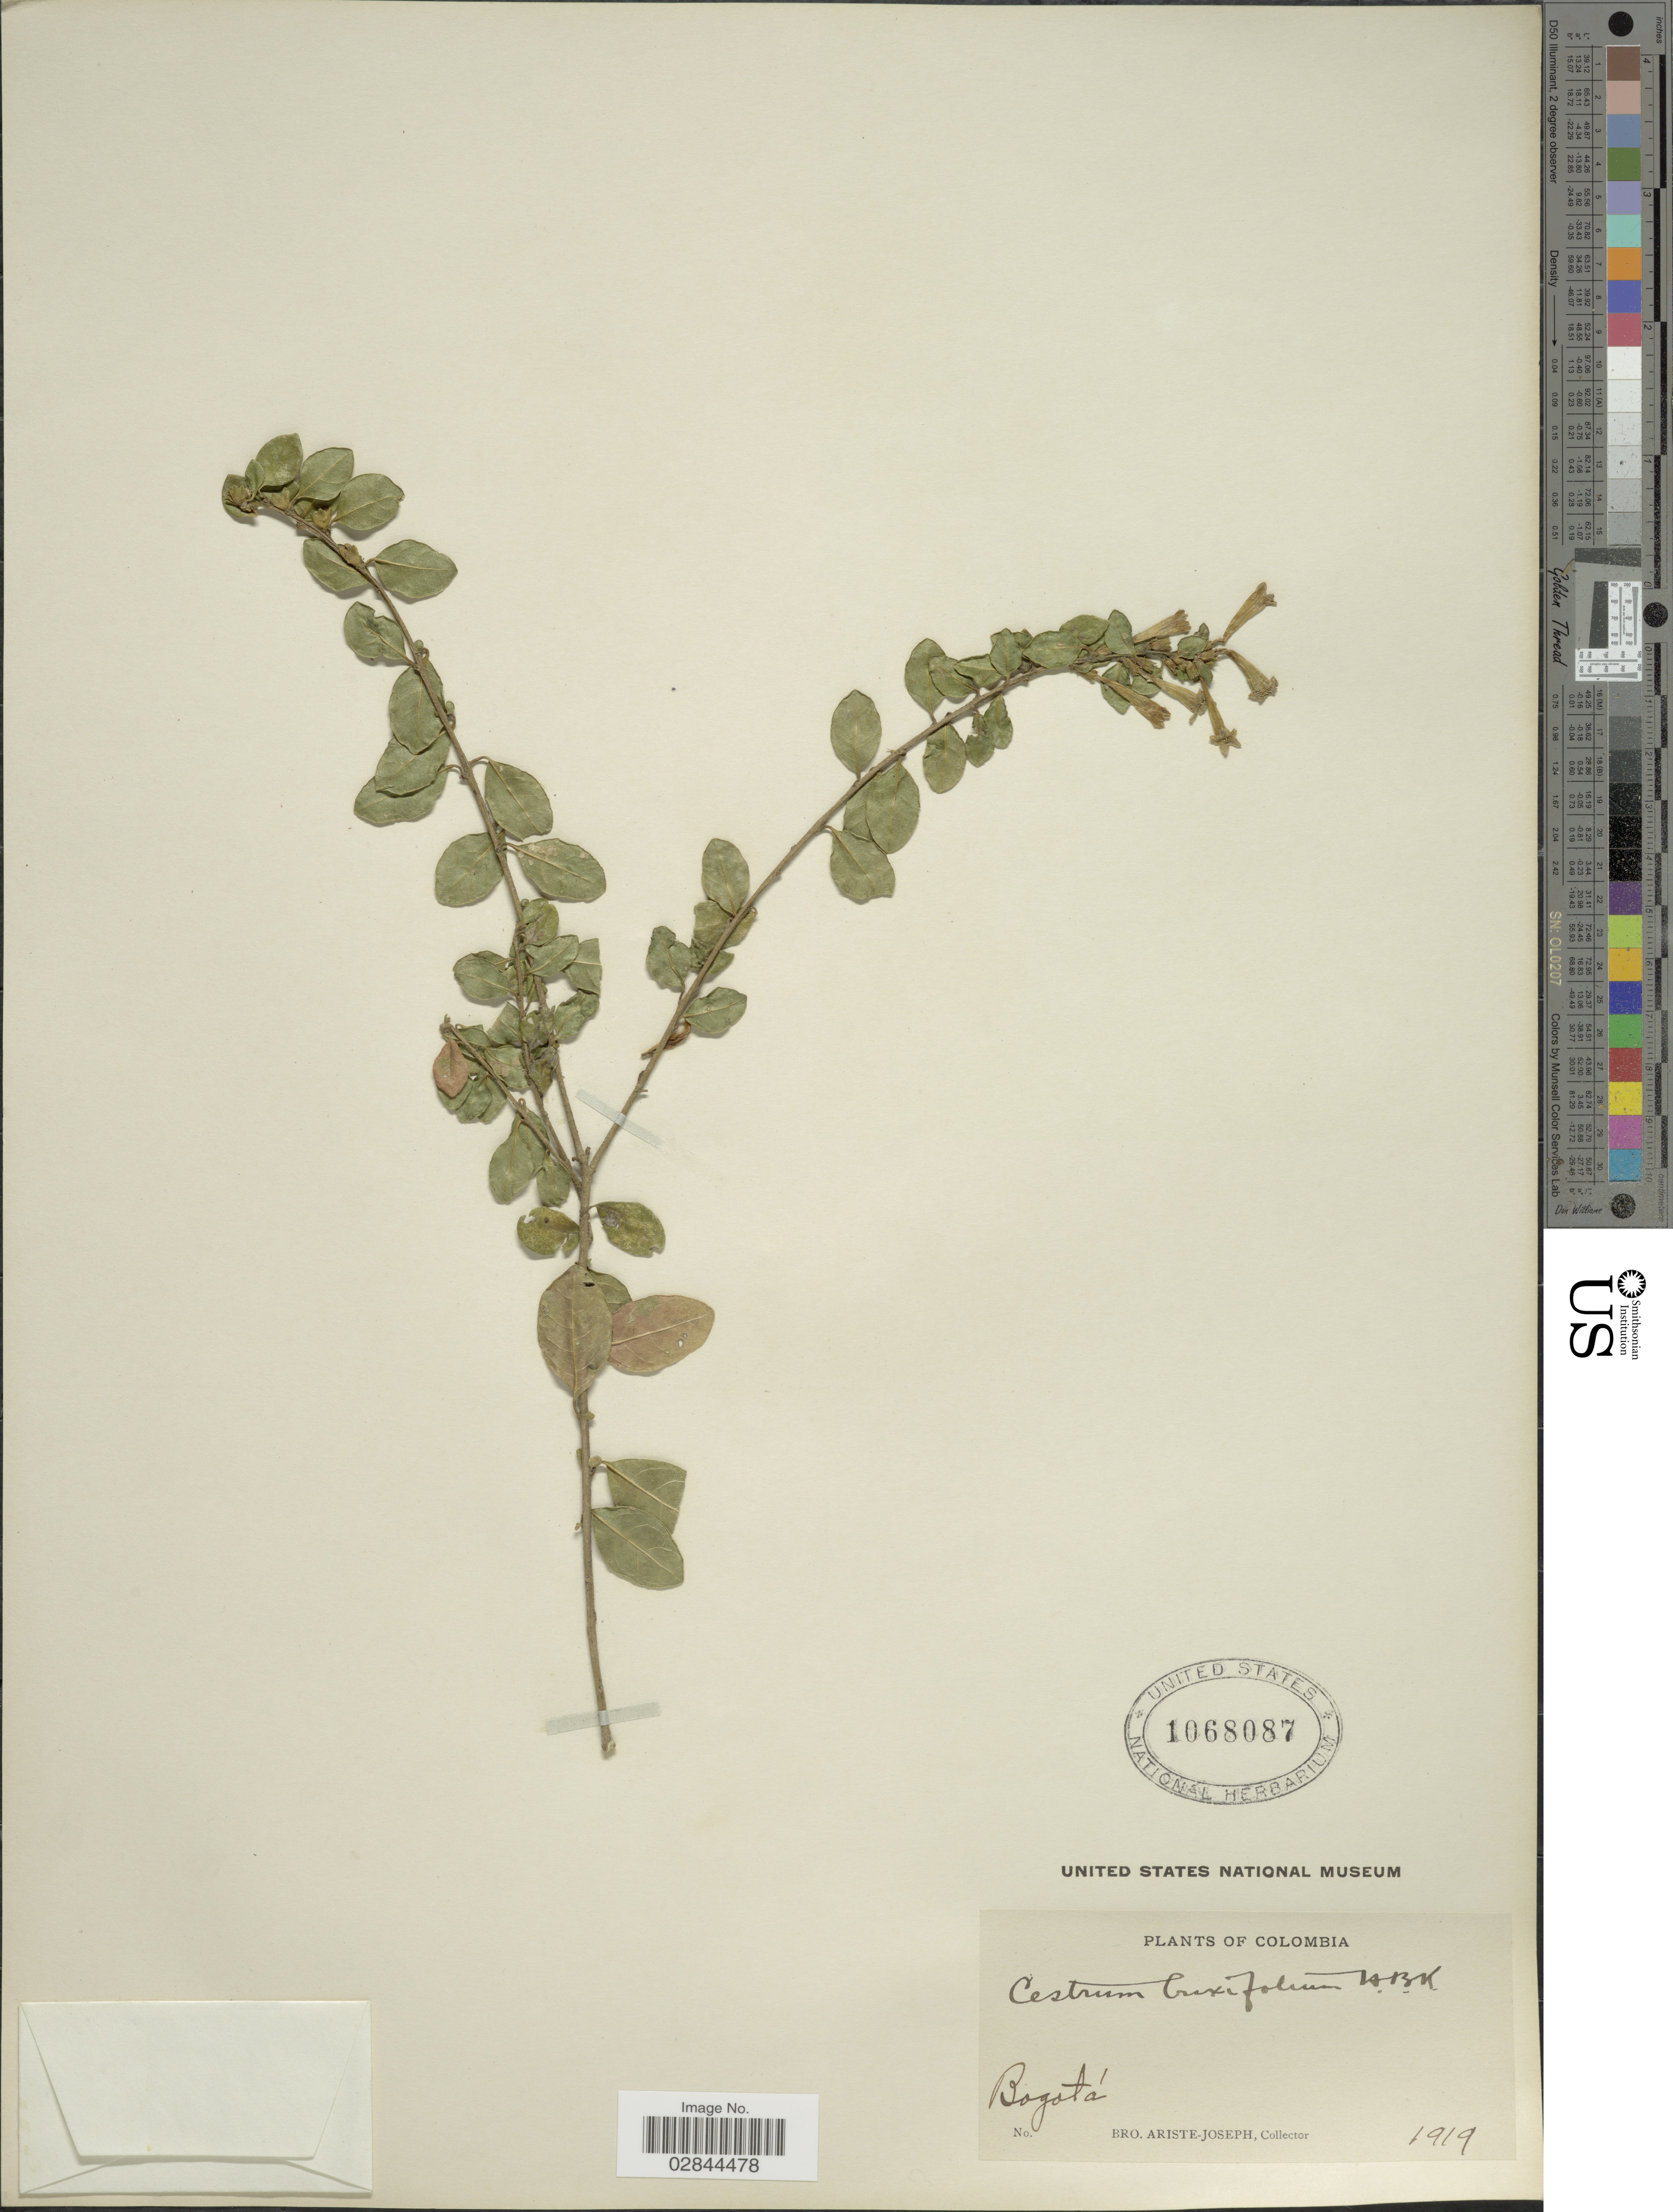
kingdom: Plantae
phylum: Tracheophyta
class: Magnoliopsida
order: Solanales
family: Solanaceae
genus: Cestrum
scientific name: Cestrum buxifolium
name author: Kunth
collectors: Bro. Ariste-Joseph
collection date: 1919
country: Colombia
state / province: Bogota D.C.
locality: Bogotá.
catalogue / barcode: US 1068087